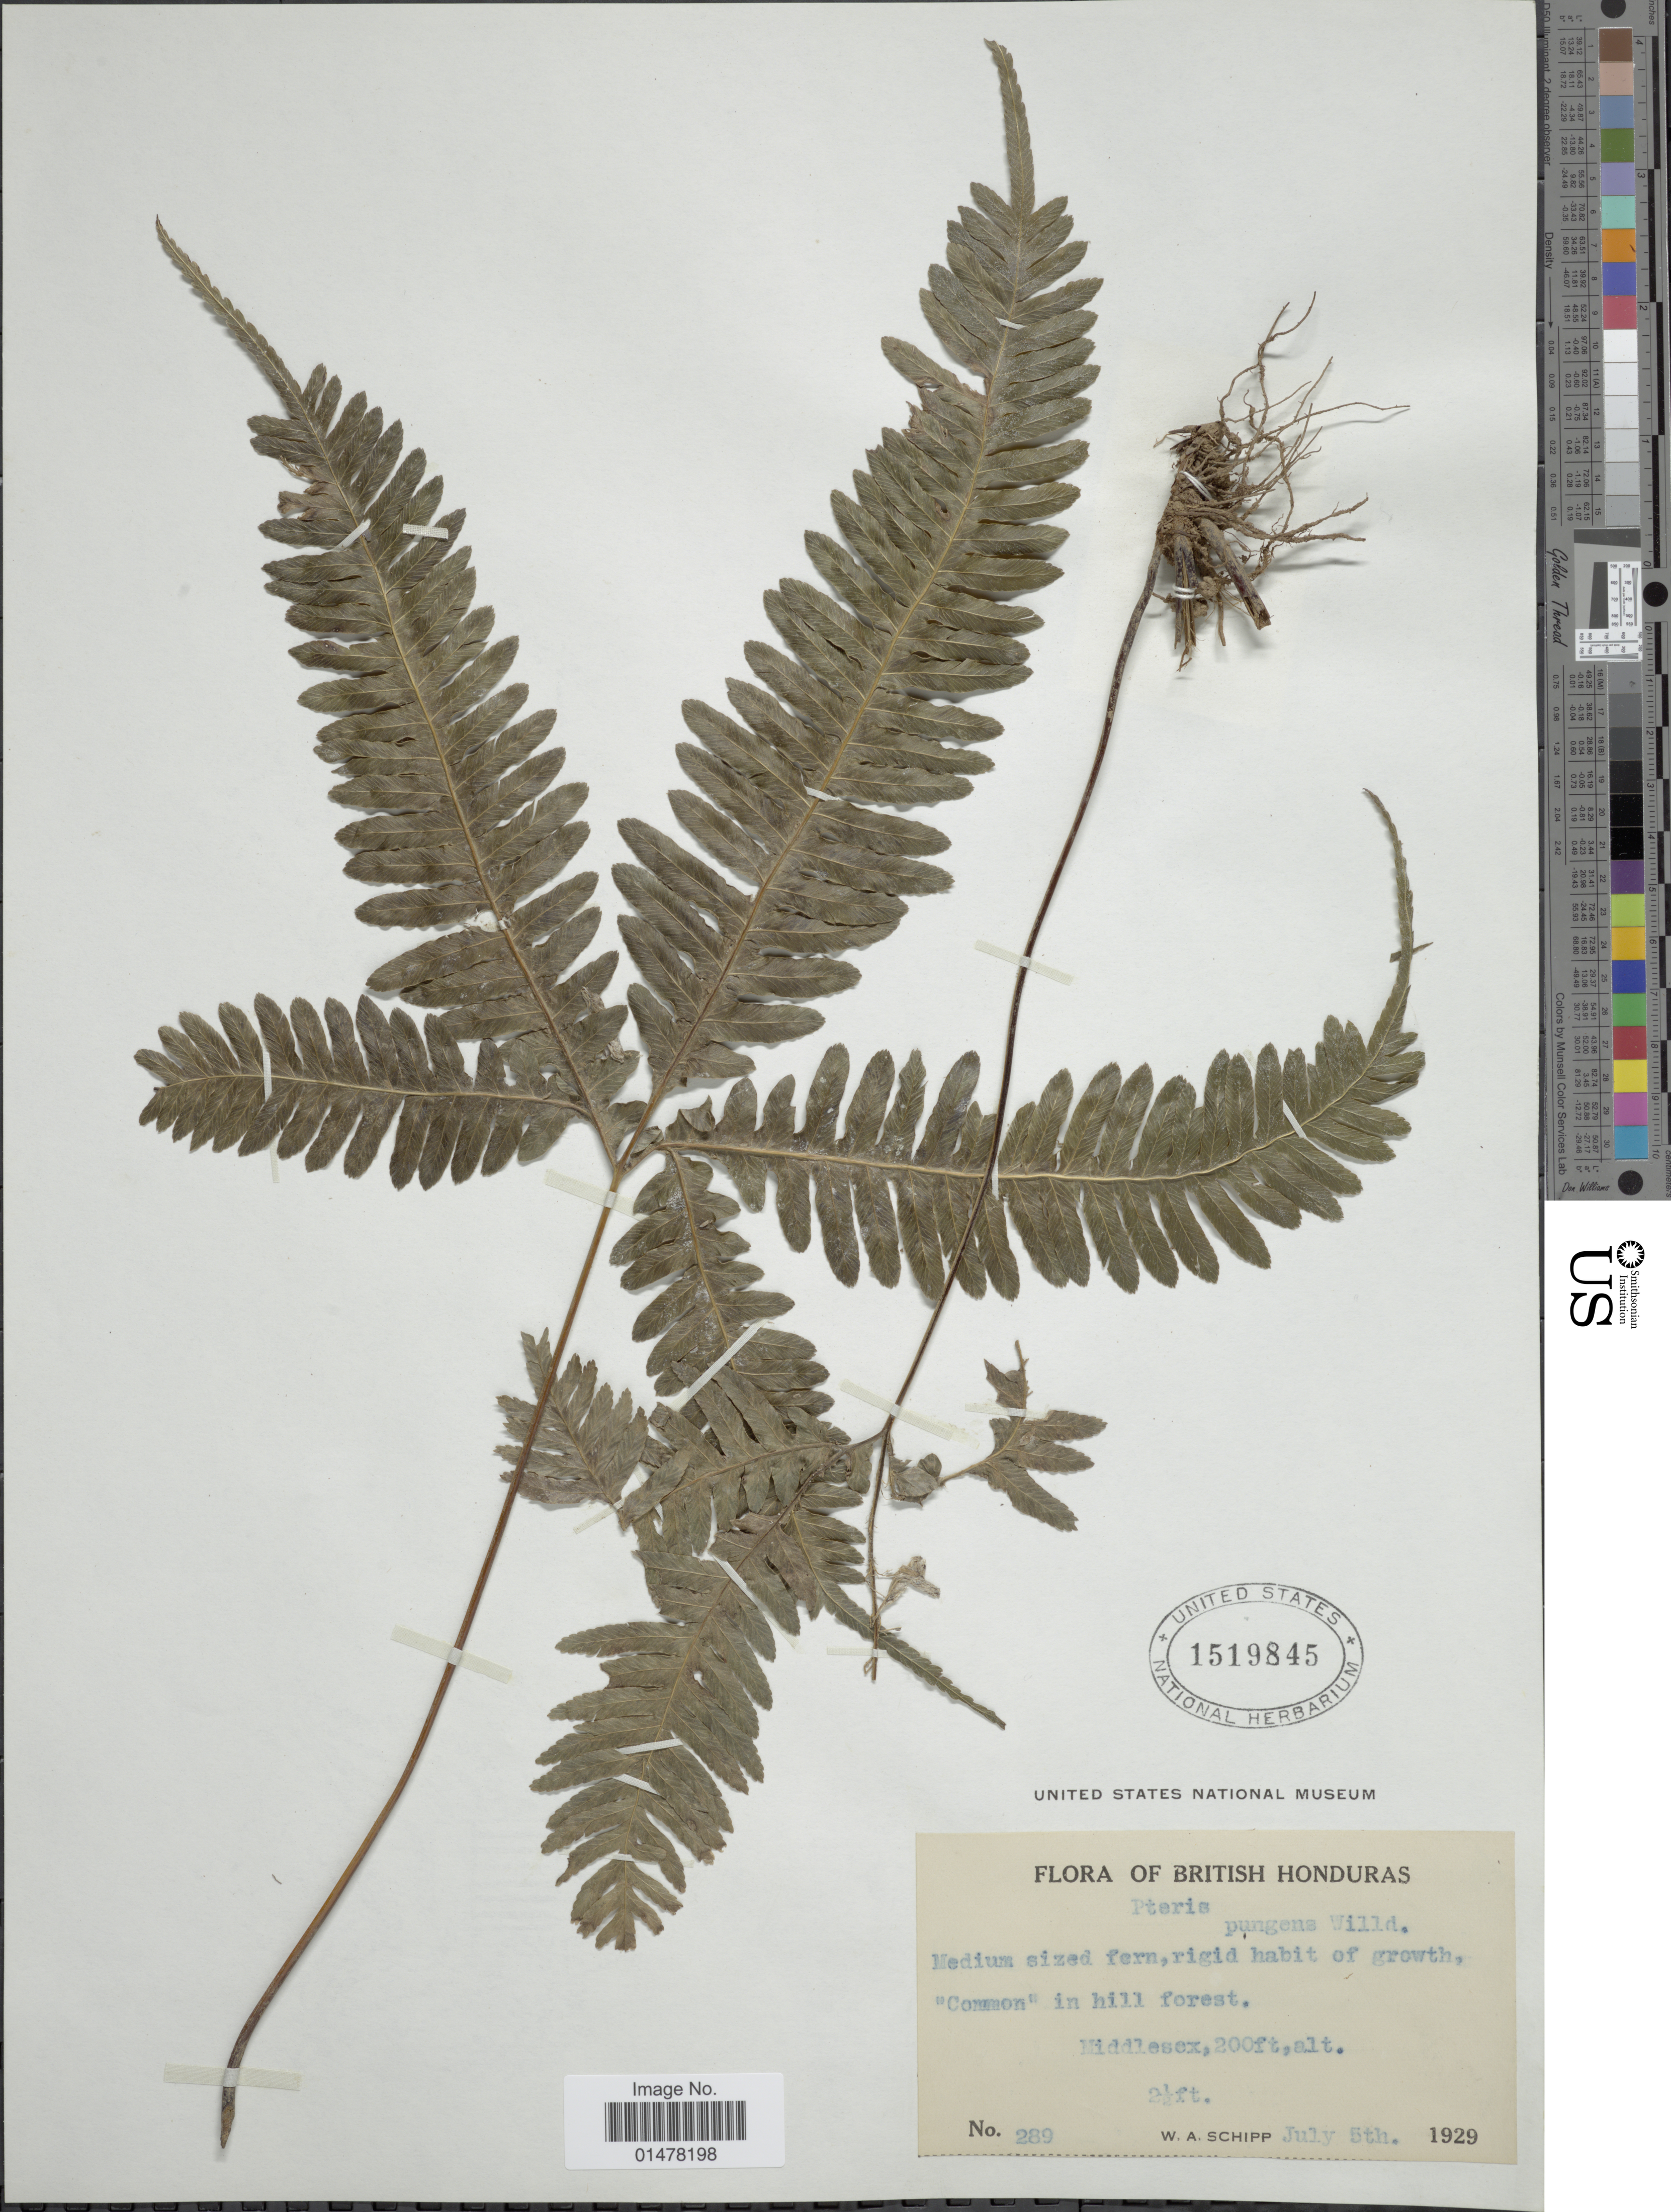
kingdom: Plantae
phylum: Tracheophyta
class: Polypodiopsida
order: Polypodiales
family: Pteridaceae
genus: Pteris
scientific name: Pteris pungens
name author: Willd.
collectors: W. Schipp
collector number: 289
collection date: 1929-07-05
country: Belize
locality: Flora of British Honduras, Middlesex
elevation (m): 61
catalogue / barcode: US 1519845